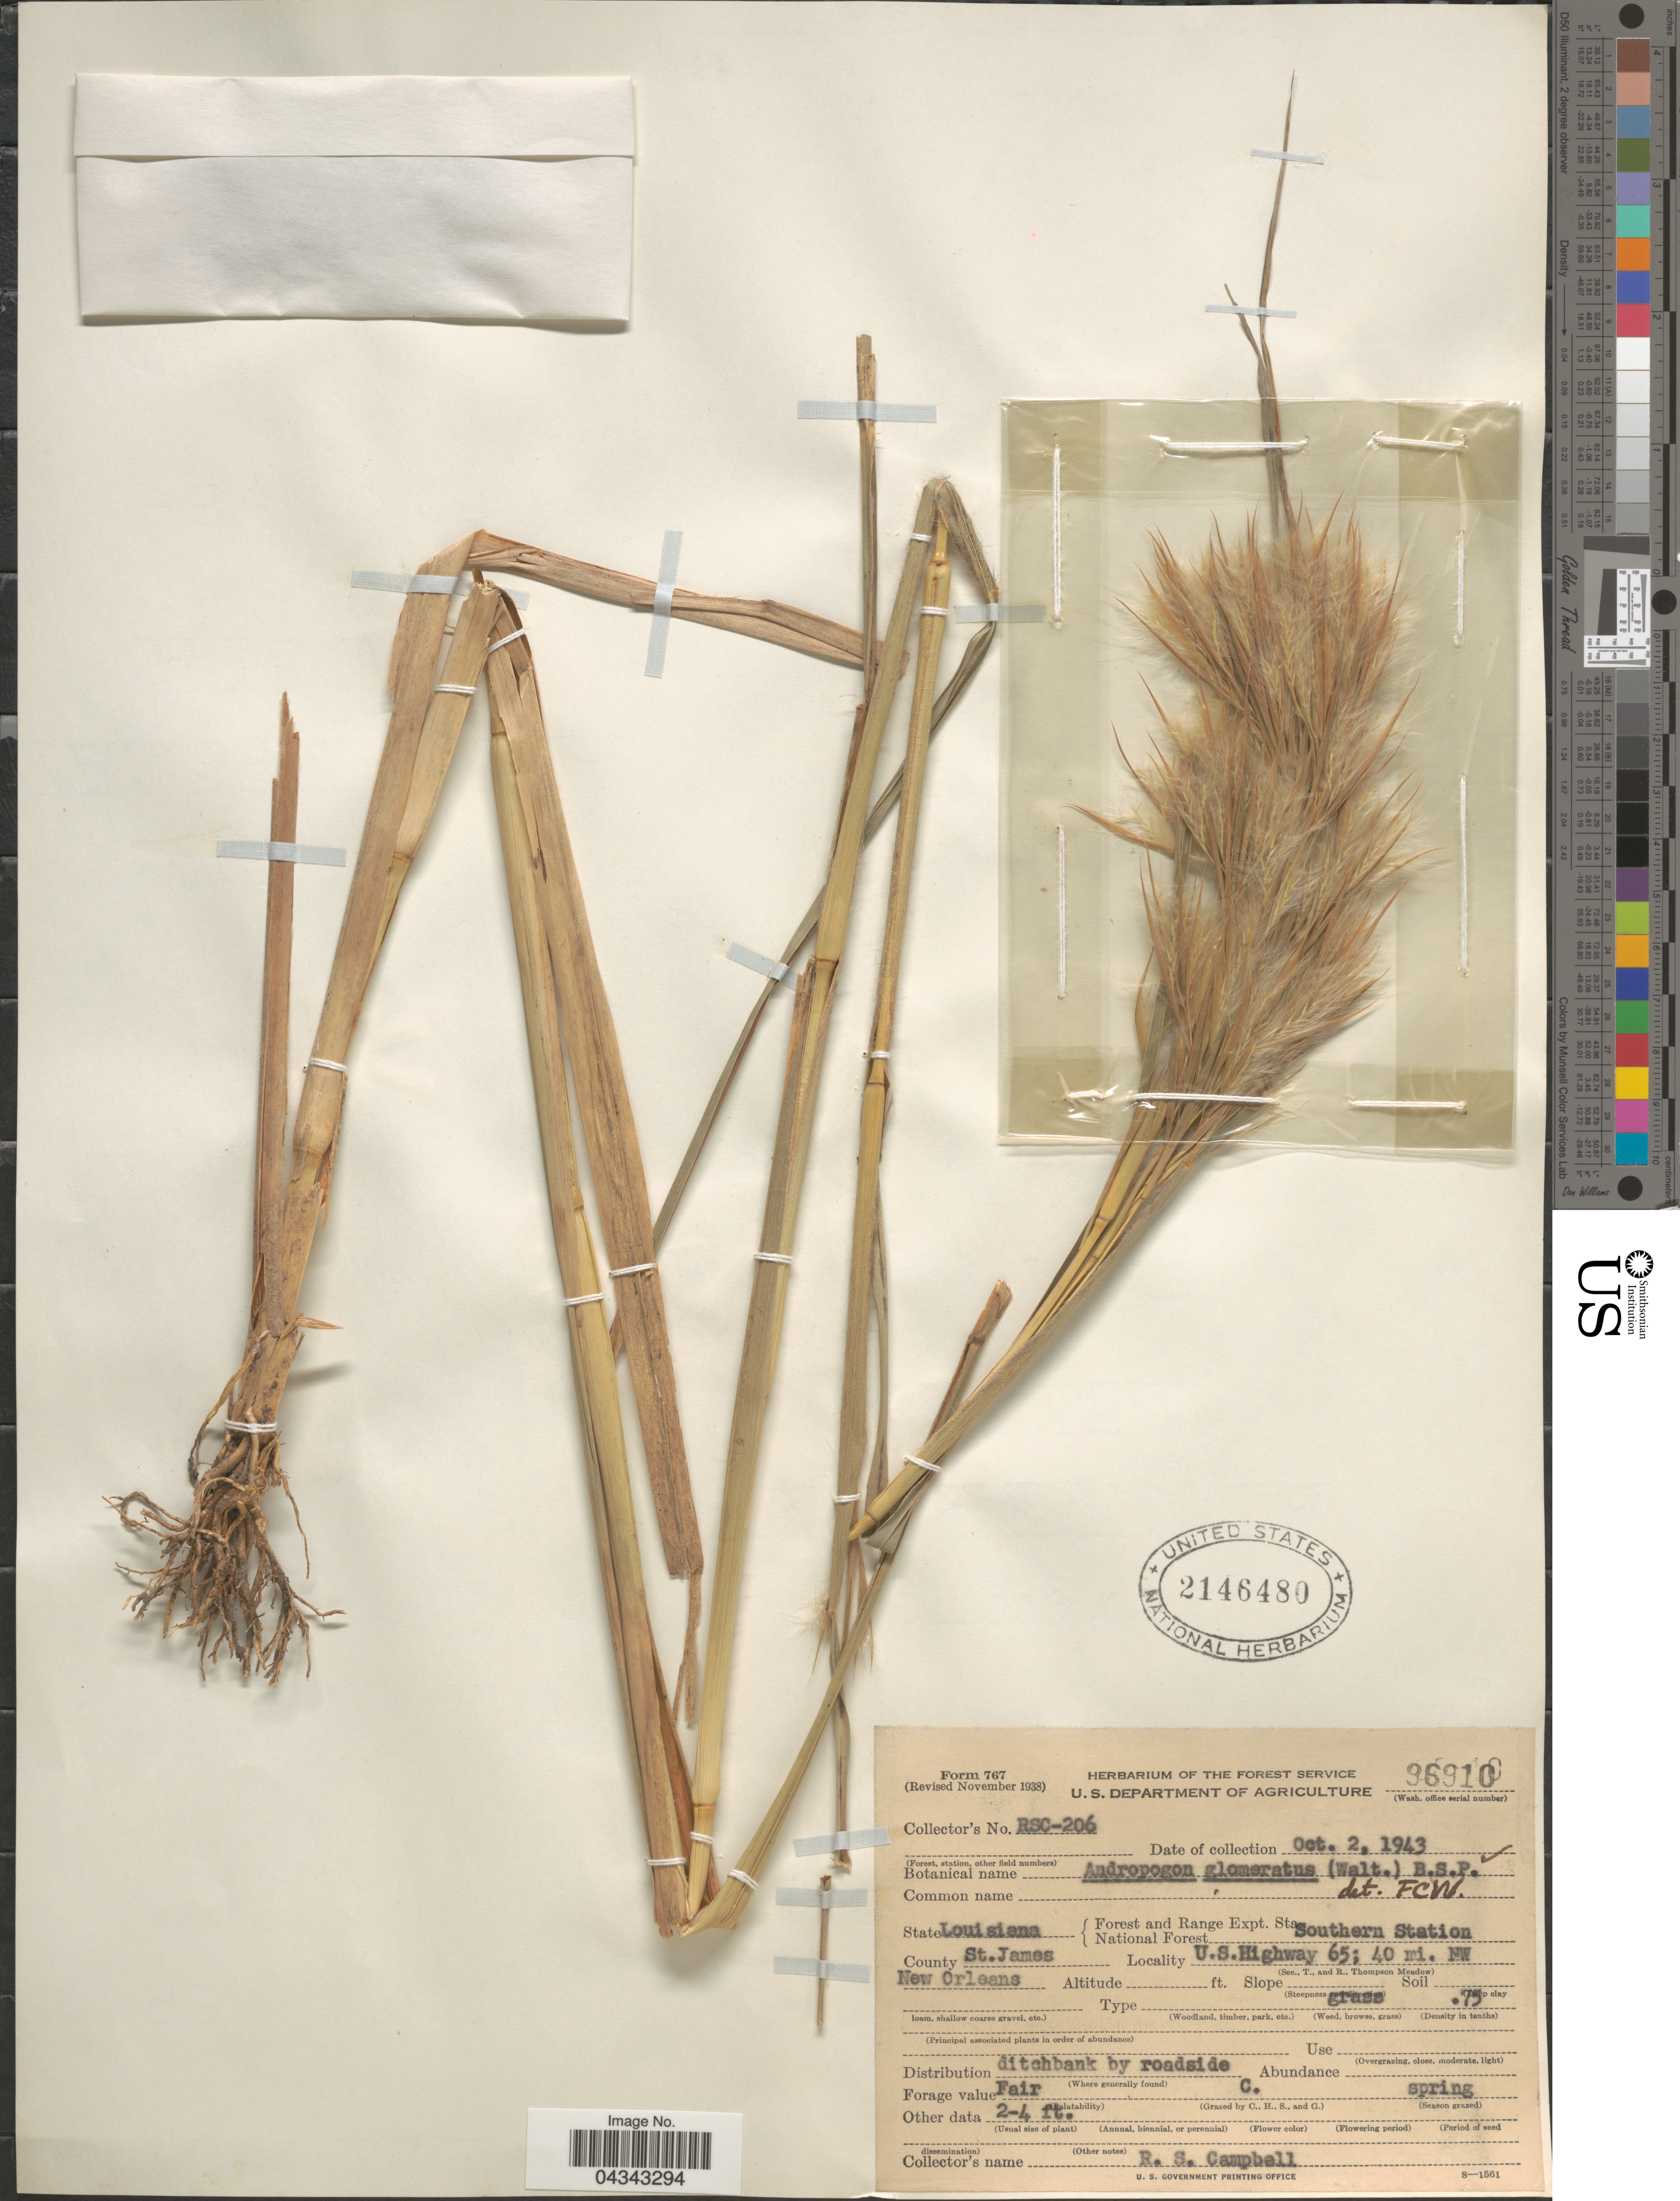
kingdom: Plantae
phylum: Tracheophyta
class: Liliopsida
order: Poales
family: Poaceae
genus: Andropogon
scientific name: Andropogon glomeratus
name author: (Walter) Britton, Stearns & Poggenb.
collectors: R. S. Campbell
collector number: RSC-206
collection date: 1943-10-02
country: United States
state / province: Louisiana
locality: Forest and Range Expt. Sta. National Forest Southern Station. County St. James. U.S. Highway 65; 40 mi. NW New Orleans.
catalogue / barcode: US 2146480